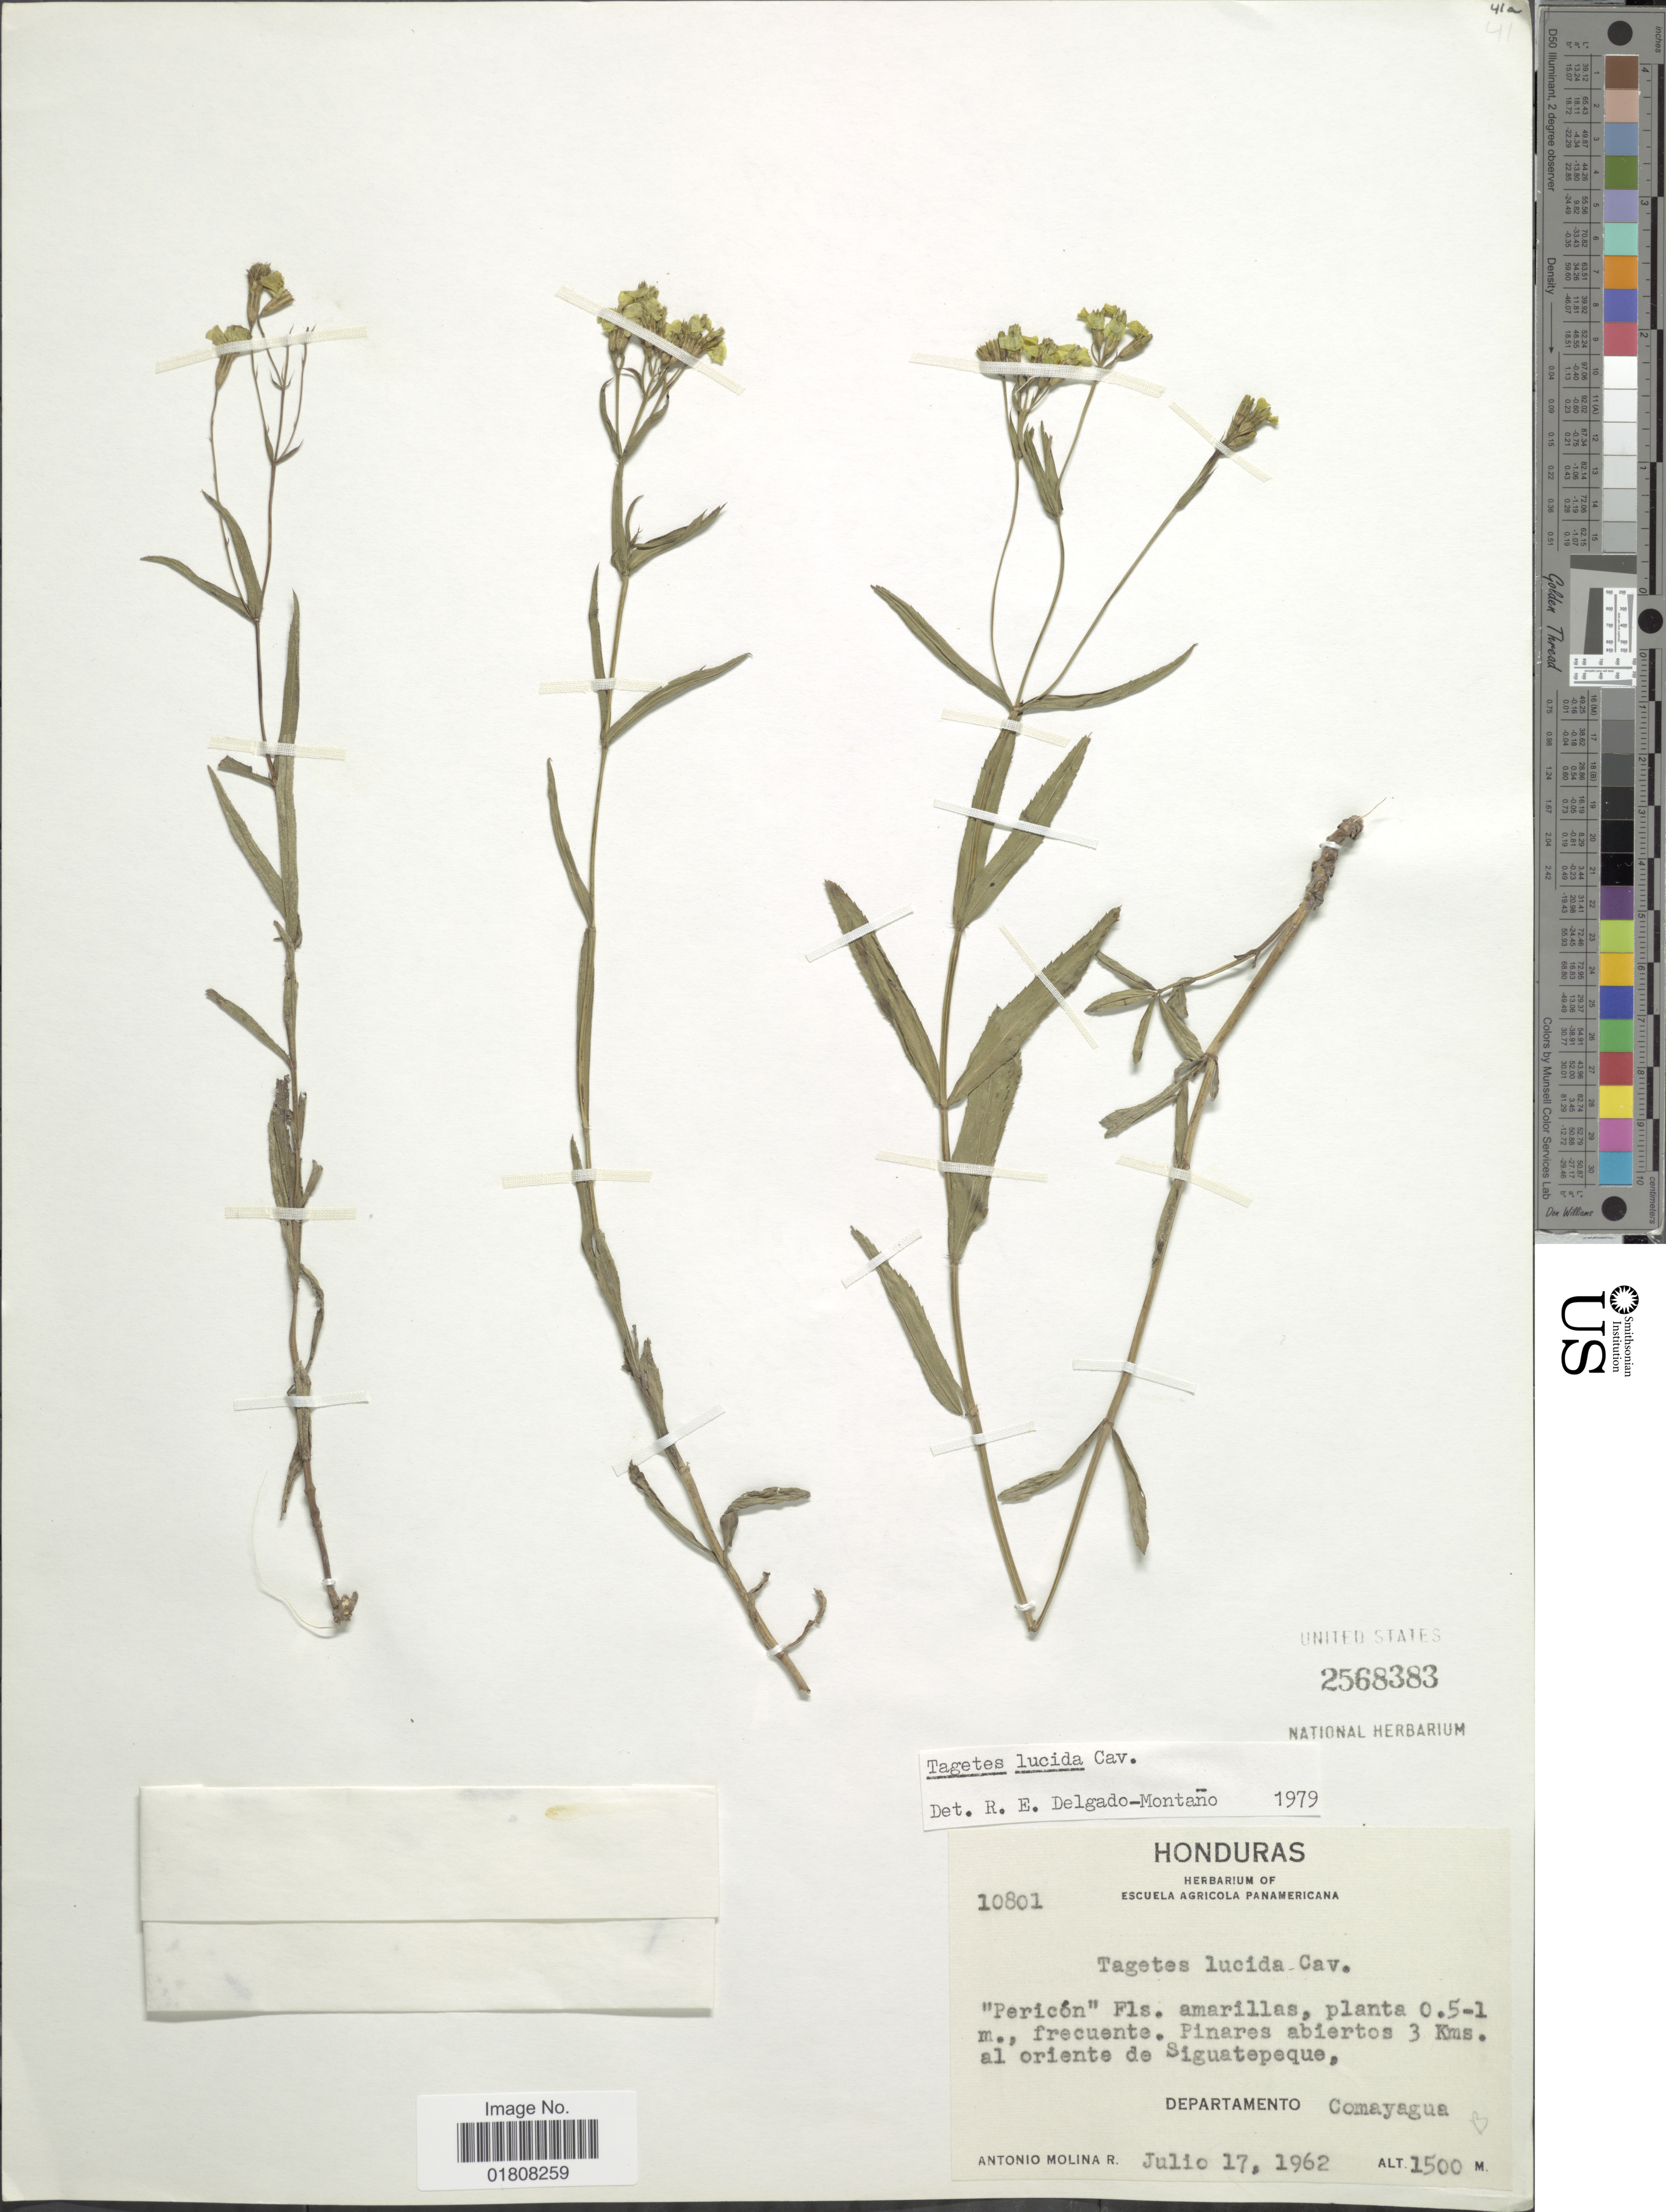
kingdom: Plantae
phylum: Tracheophyta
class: Magnoliopsida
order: Asterales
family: Asteraceae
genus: Tagetes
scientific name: Tagetes lucida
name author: Cav.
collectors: A. Molina R.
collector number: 10801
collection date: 1962-07-17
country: Honduras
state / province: Comayagua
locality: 3 kms al oriente de Siguatepeque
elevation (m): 1500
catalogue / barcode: US 2568383